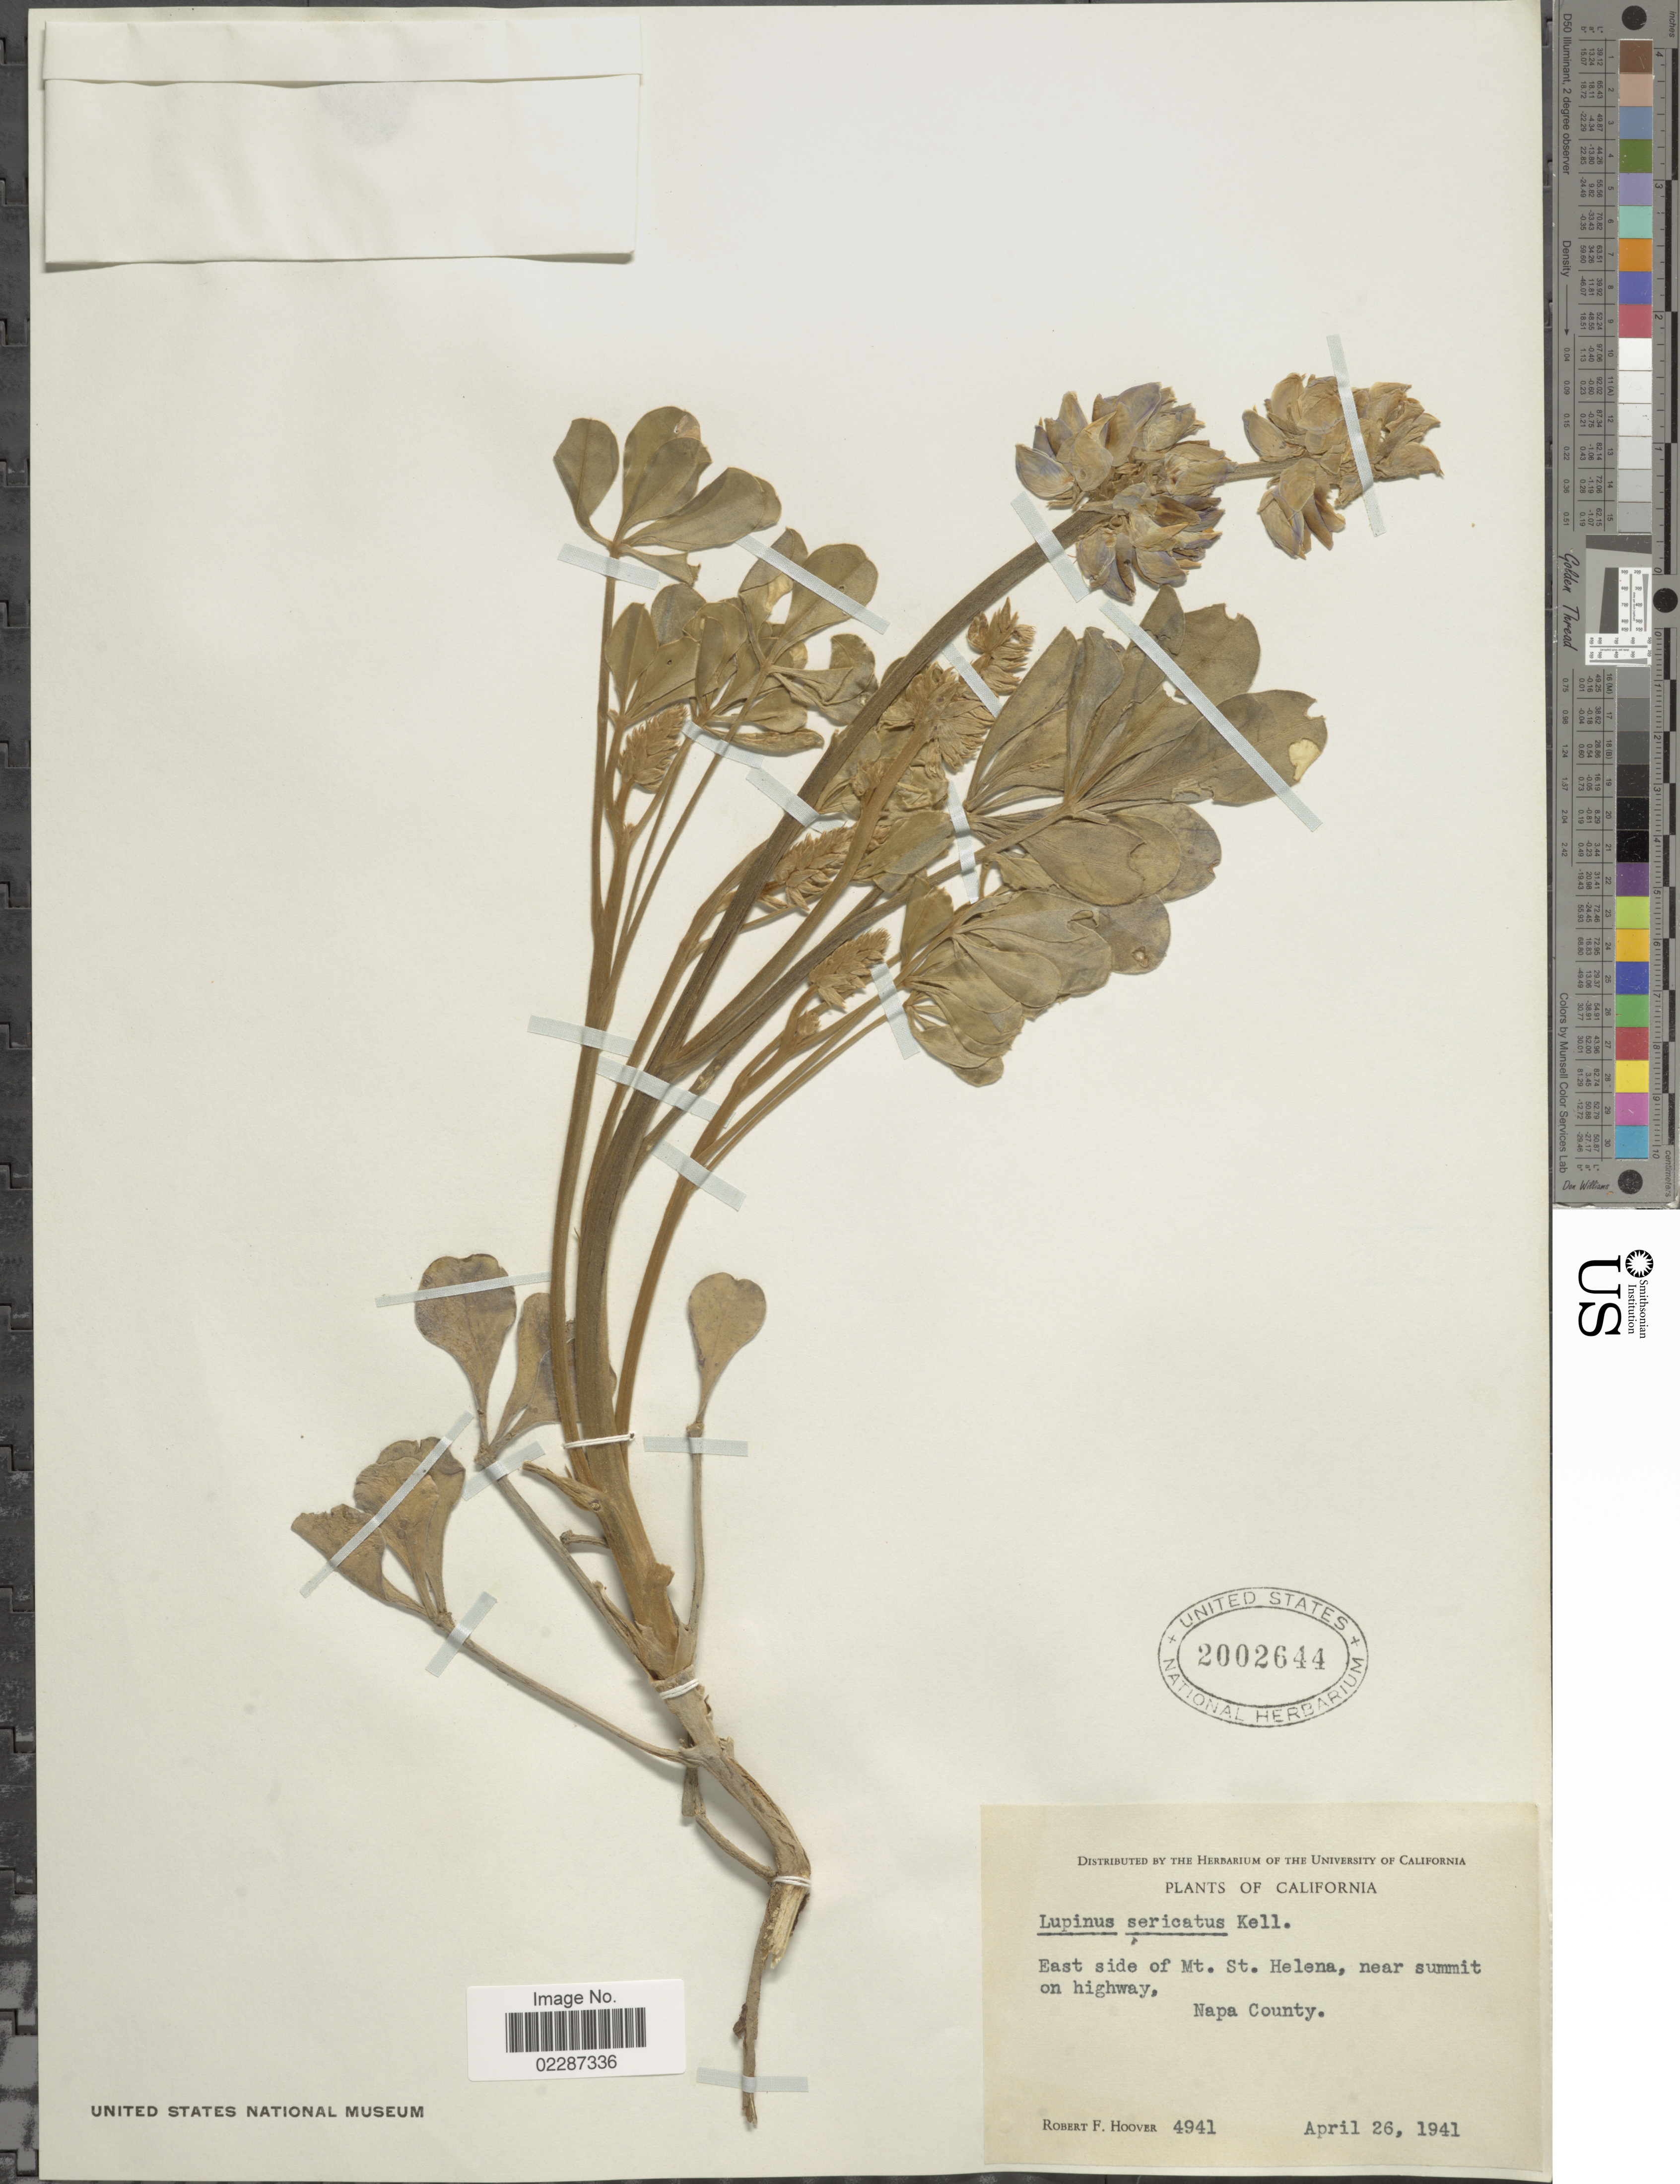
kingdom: Plantae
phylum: Tracheophyta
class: Magnoliopsida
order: Fabales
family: Fabaceae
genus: Lupinus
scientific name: Lupinus sericatus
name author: Kellogg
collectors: R. F. Hoover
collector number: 4941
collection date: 1941-04-26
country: United States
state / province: California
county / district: Napa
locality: East side of Mt. St. Helena, near summit on highway, Napa County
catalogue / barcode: US 2002644